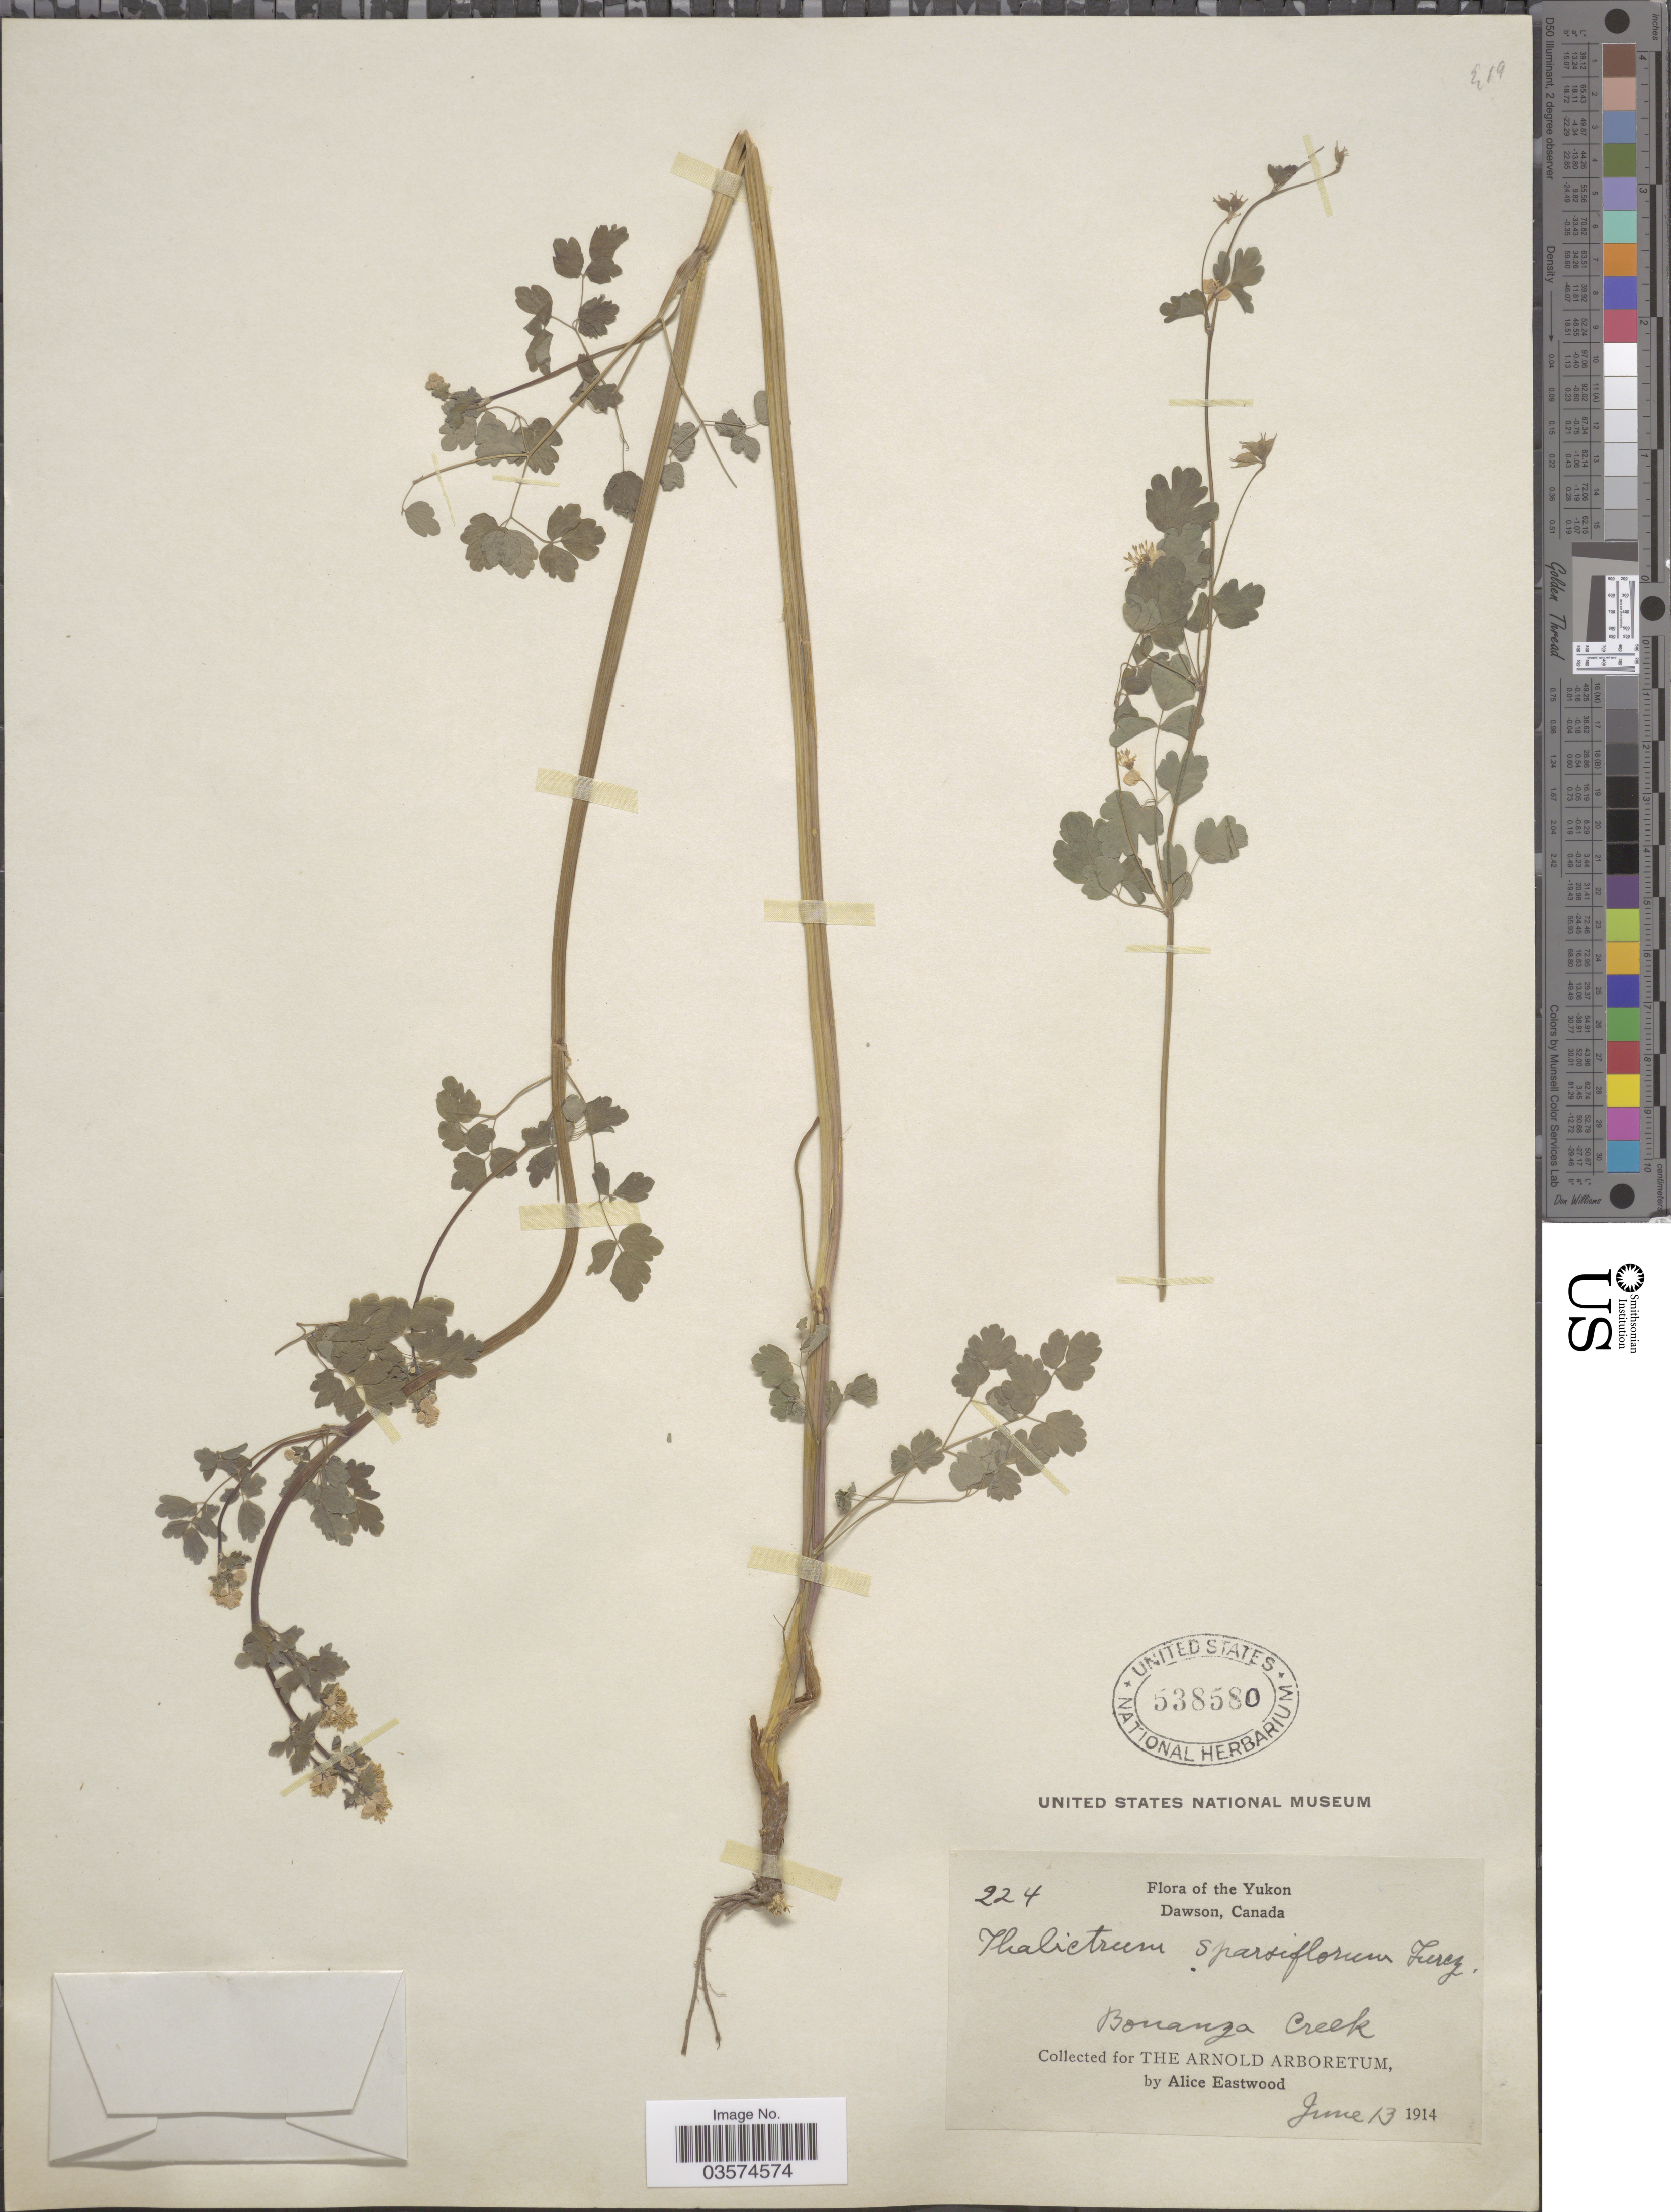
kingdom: Plantae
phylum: Tracheophyta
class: Magnoliopsida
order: Ranunculales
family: Ranunculaceae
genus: Thalictrum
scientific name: Thalictrum sparsiflorum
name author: Turcz. ex Fisch. & C.A. Mey.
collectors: A. Eastwood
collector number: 224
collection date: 1914-06-13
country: Canada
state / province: Yukon Territory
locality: Yukon. Dawson. Bonanza Creek.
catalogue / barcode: US 538580